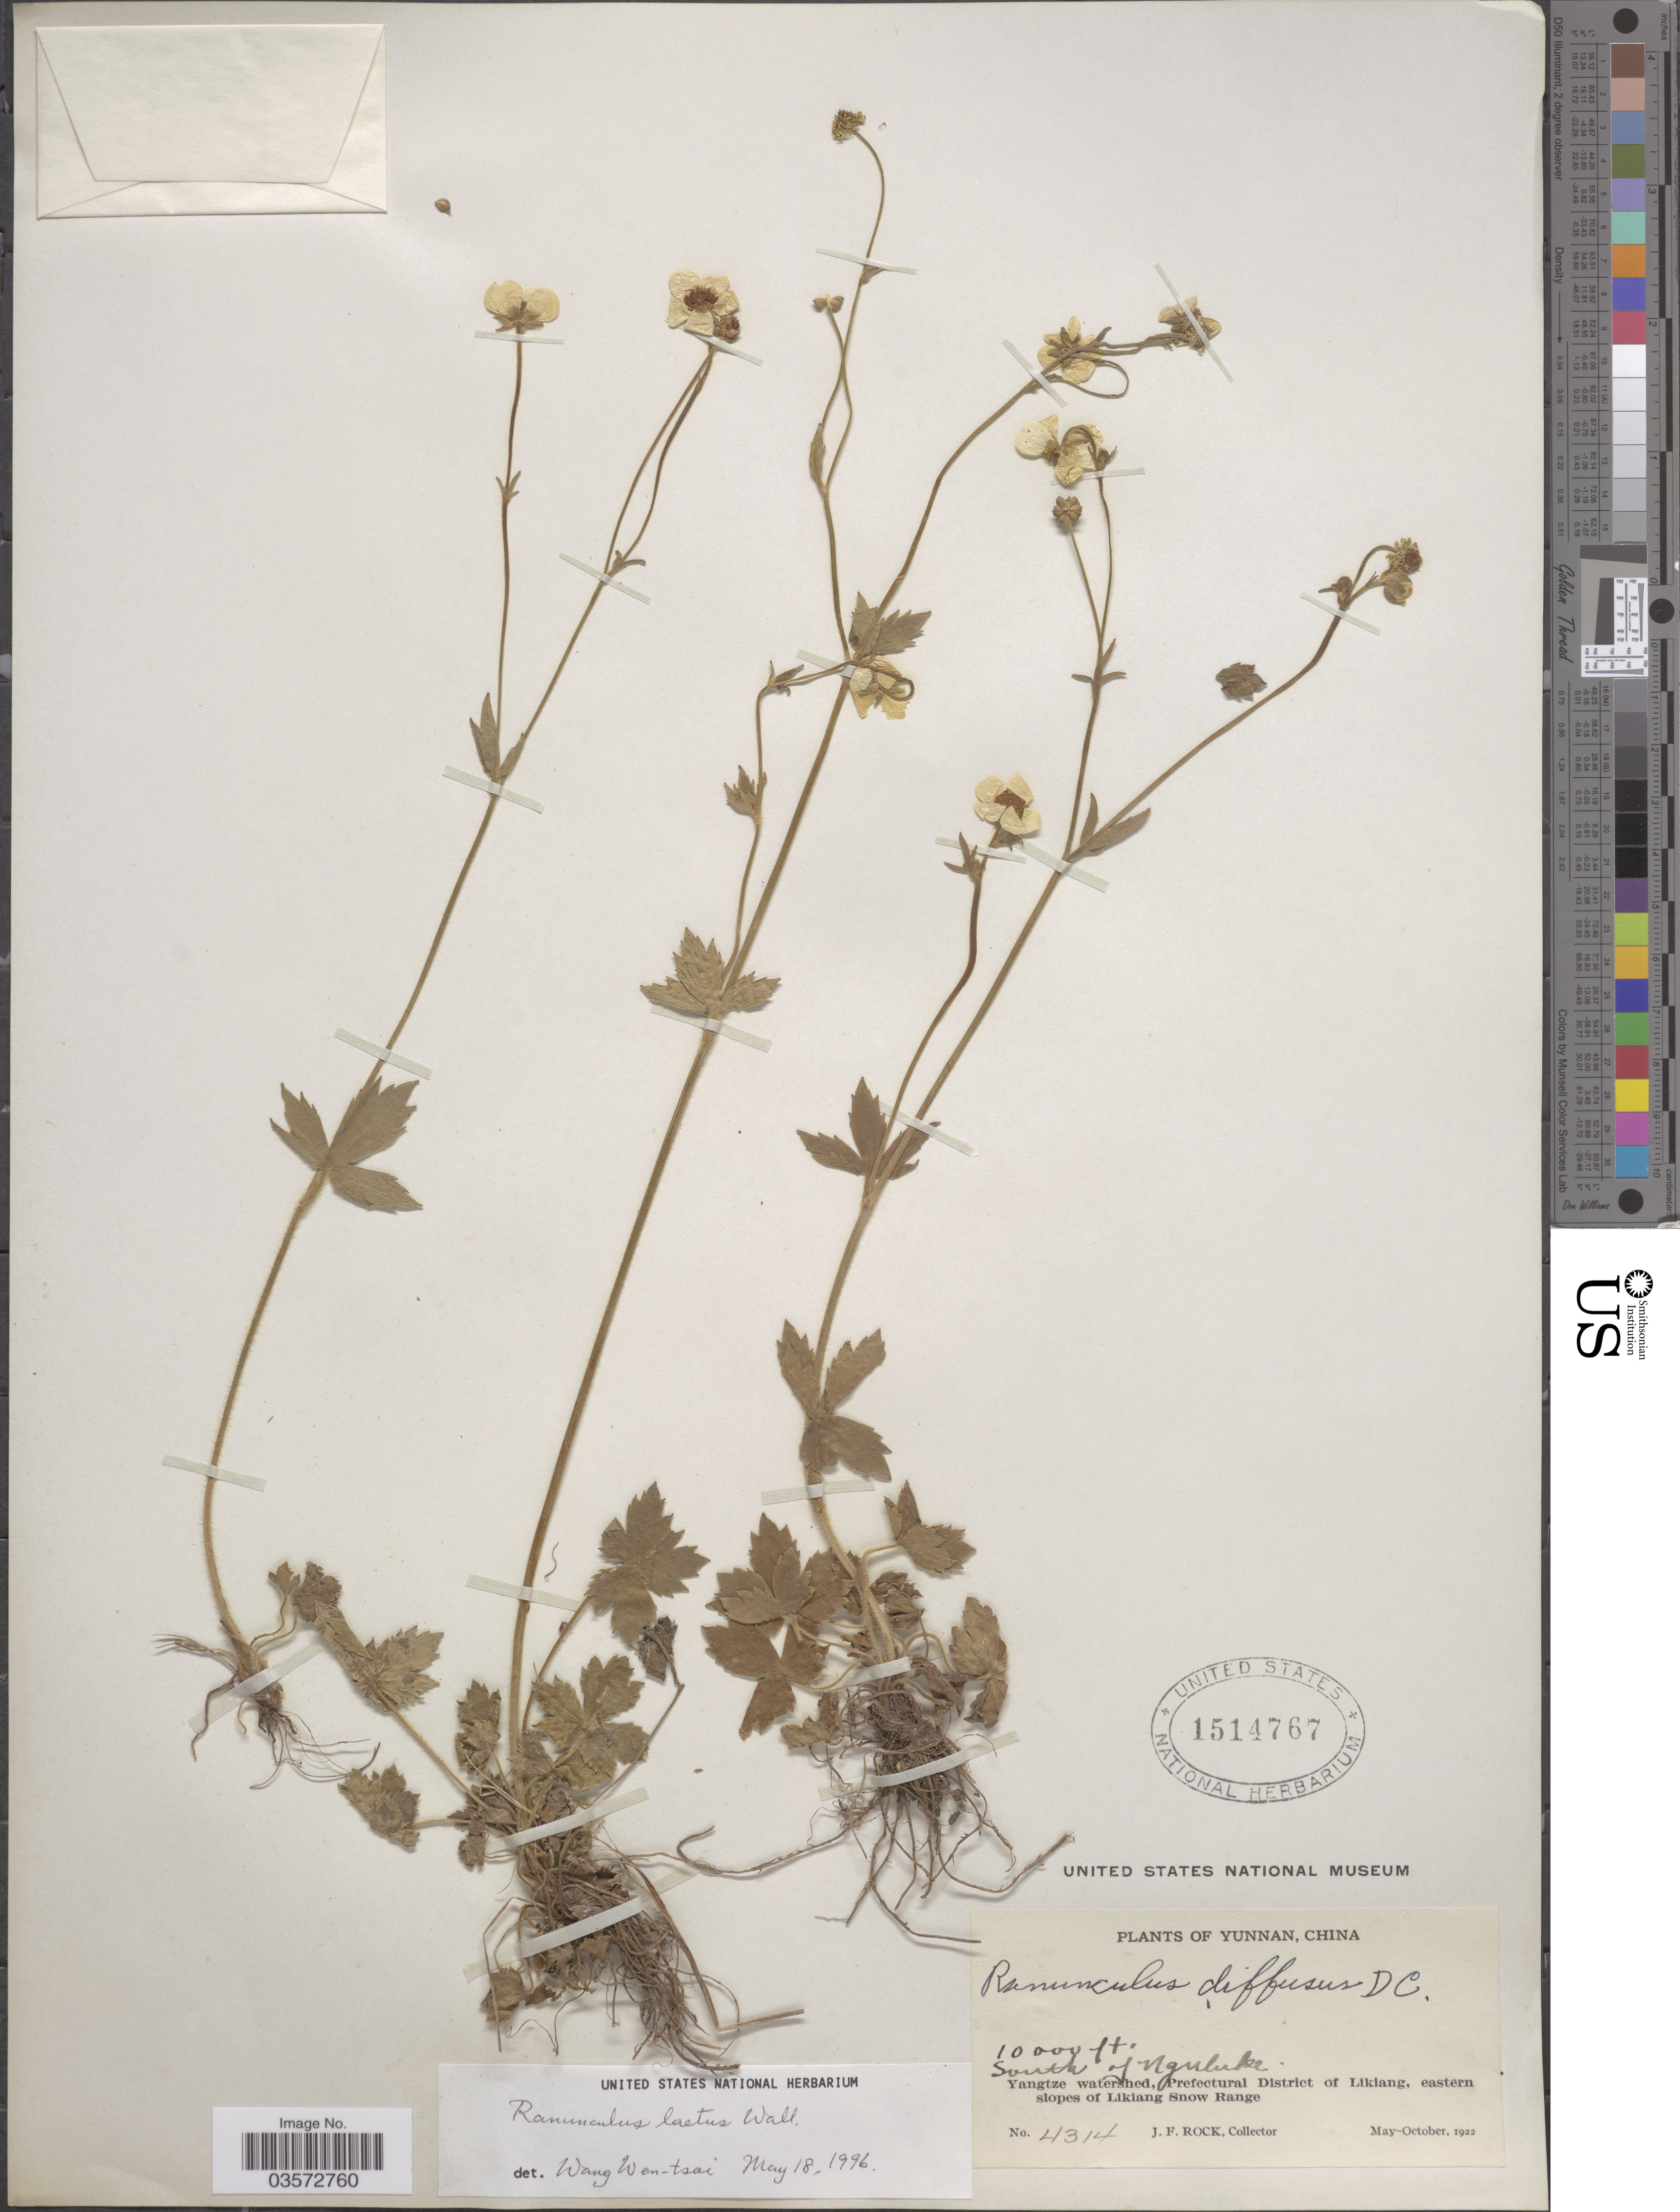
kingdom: Plantae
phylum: Tracheophyta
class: Magnoliopsida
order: Ranunculales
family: Ranunculaceae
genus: Ranunculus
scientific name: Ranunculus laetus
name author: Wall. ex Hook. f. & J.W. Thomson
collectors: J. Rock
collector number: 4314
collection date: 1922-05/1922-10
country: China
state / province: Yunnan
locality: South of Nguluke. Yangtze watershed, Prefectural District of Likiang, eastern slopes of Likiang Snow Range.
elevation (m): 3048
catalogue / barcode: US 1514767